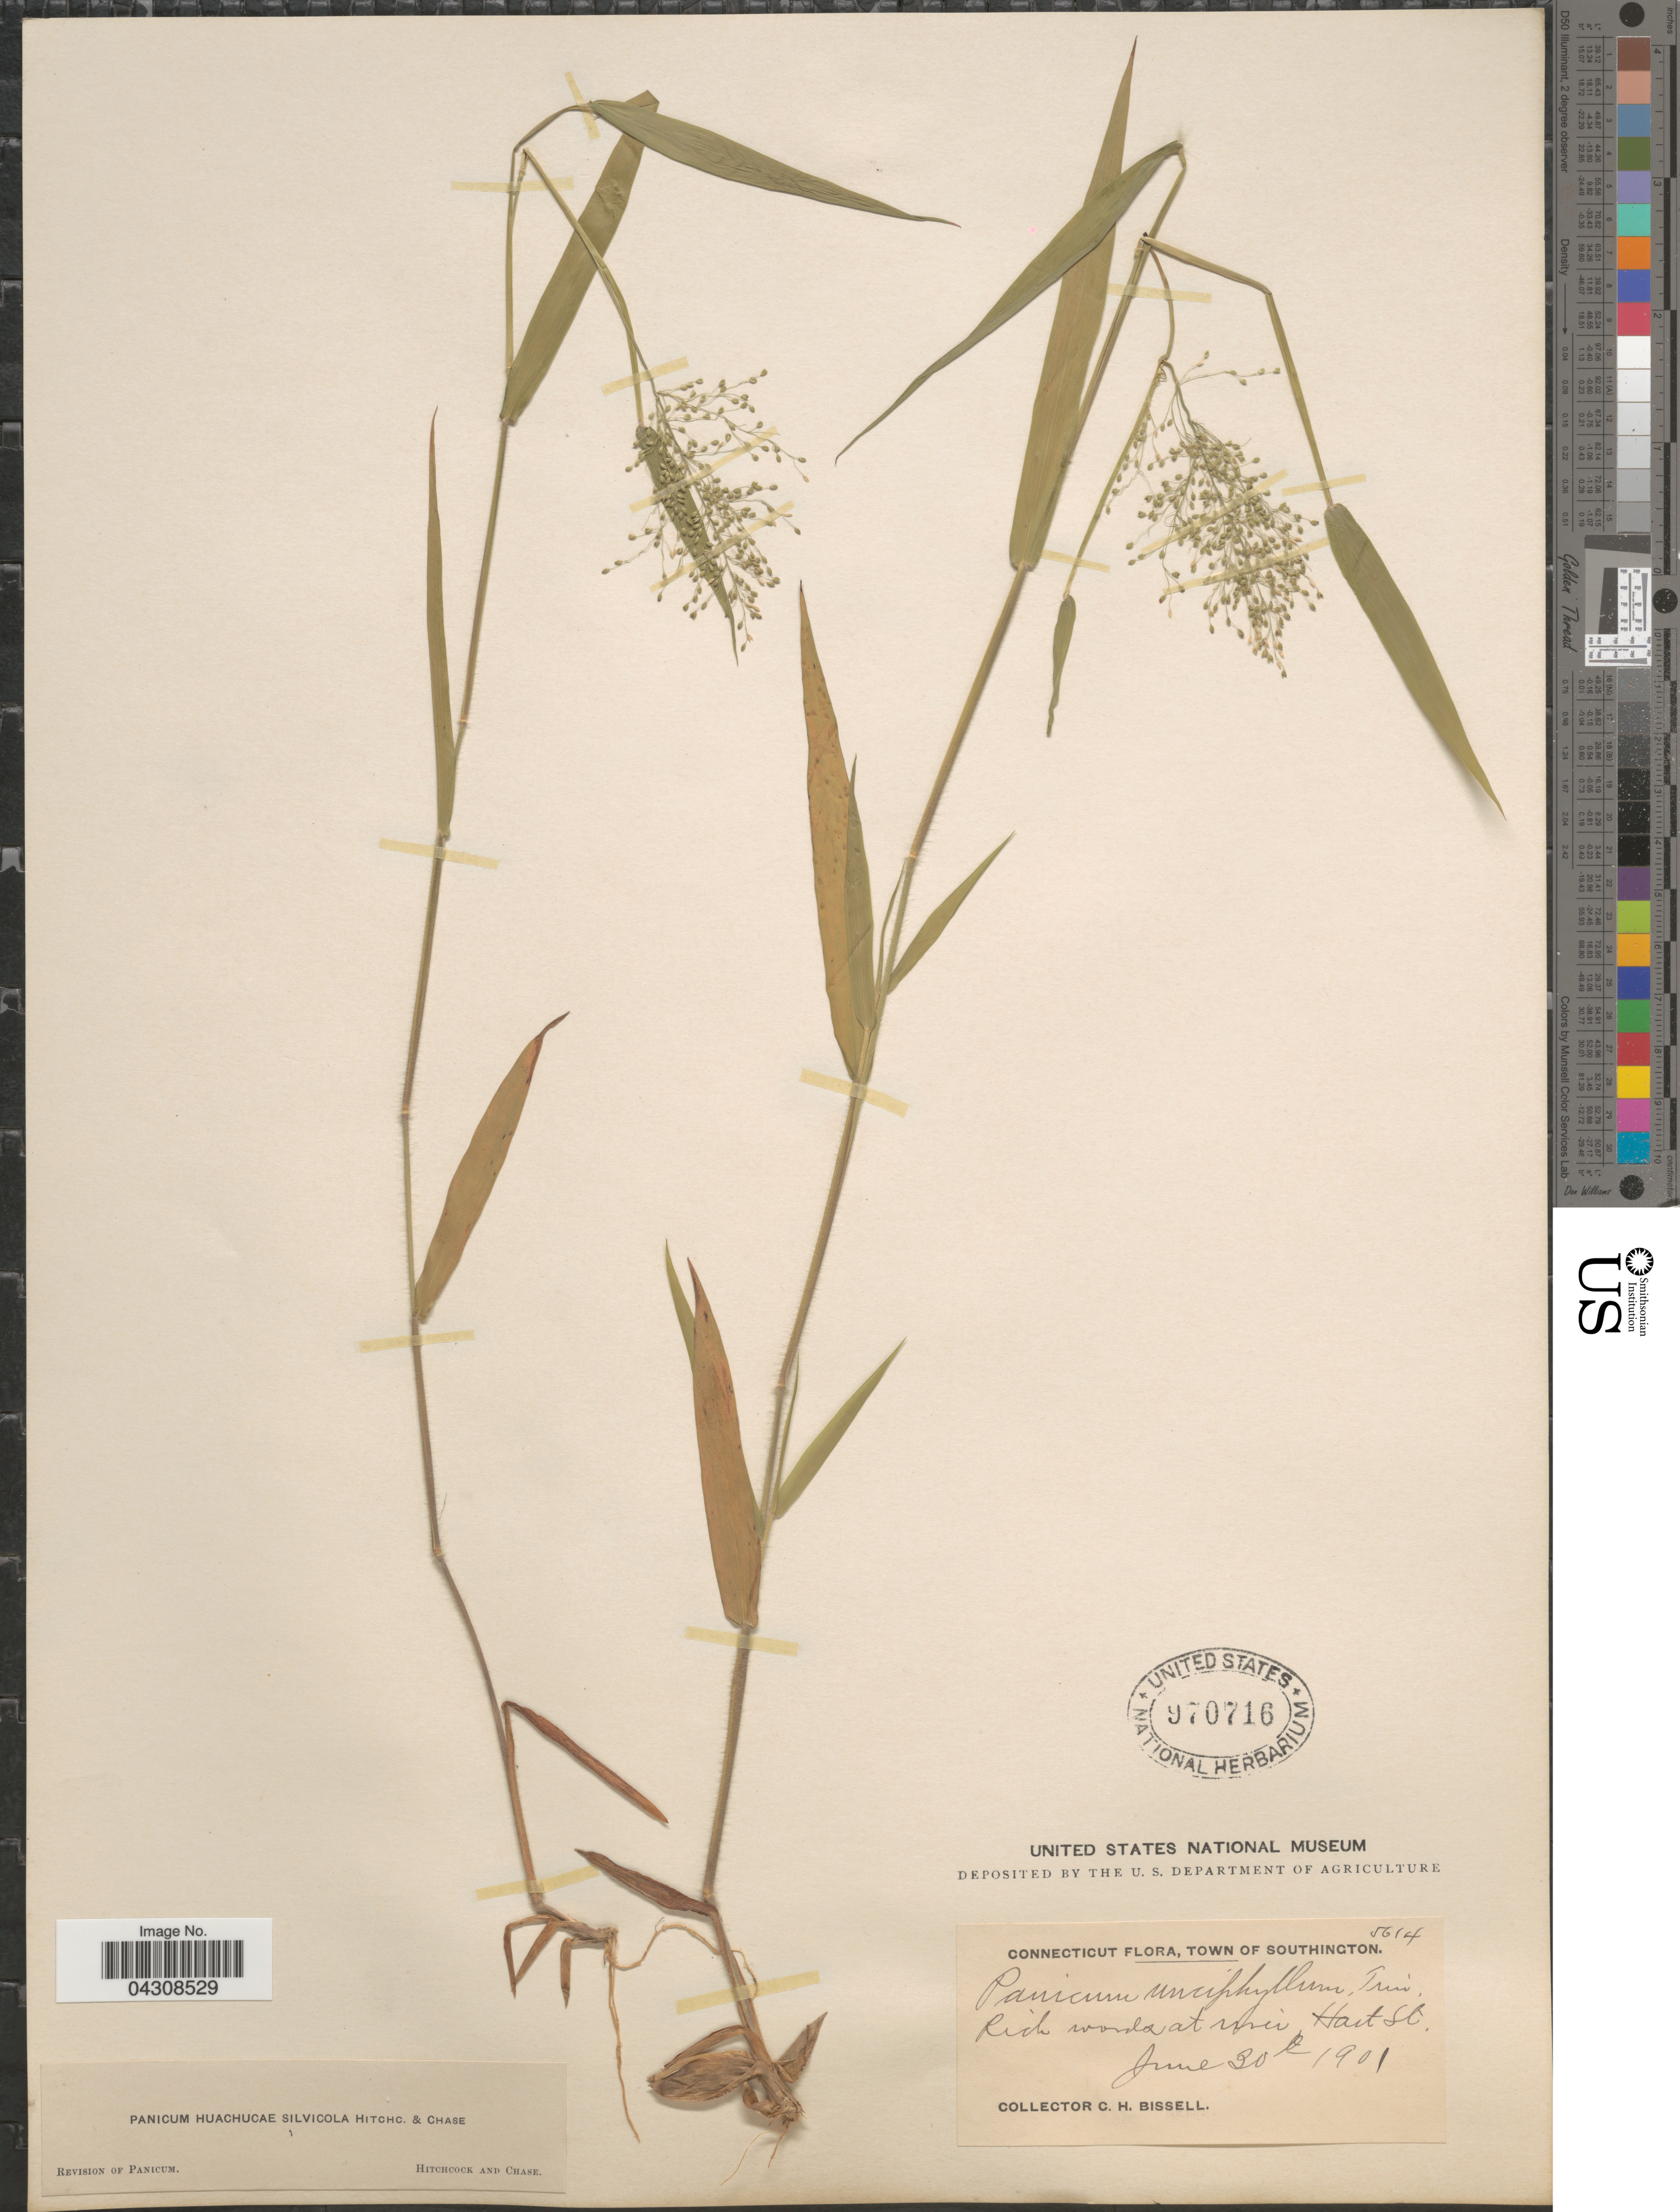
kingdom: Plantae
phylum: Tracheophyta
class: Liliopsida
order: Poales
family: Poaceae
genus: Dichanthelium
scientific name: Dichanthelium acuminatum var. acuminatum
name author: (Sw.) Gould & C.A. Clark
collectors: C. Bissell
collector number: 5614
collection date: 1901-06-30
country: United States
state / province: Connecticut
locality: Town of Southington. Rich woods at river Hart St.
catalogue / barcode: US 970716